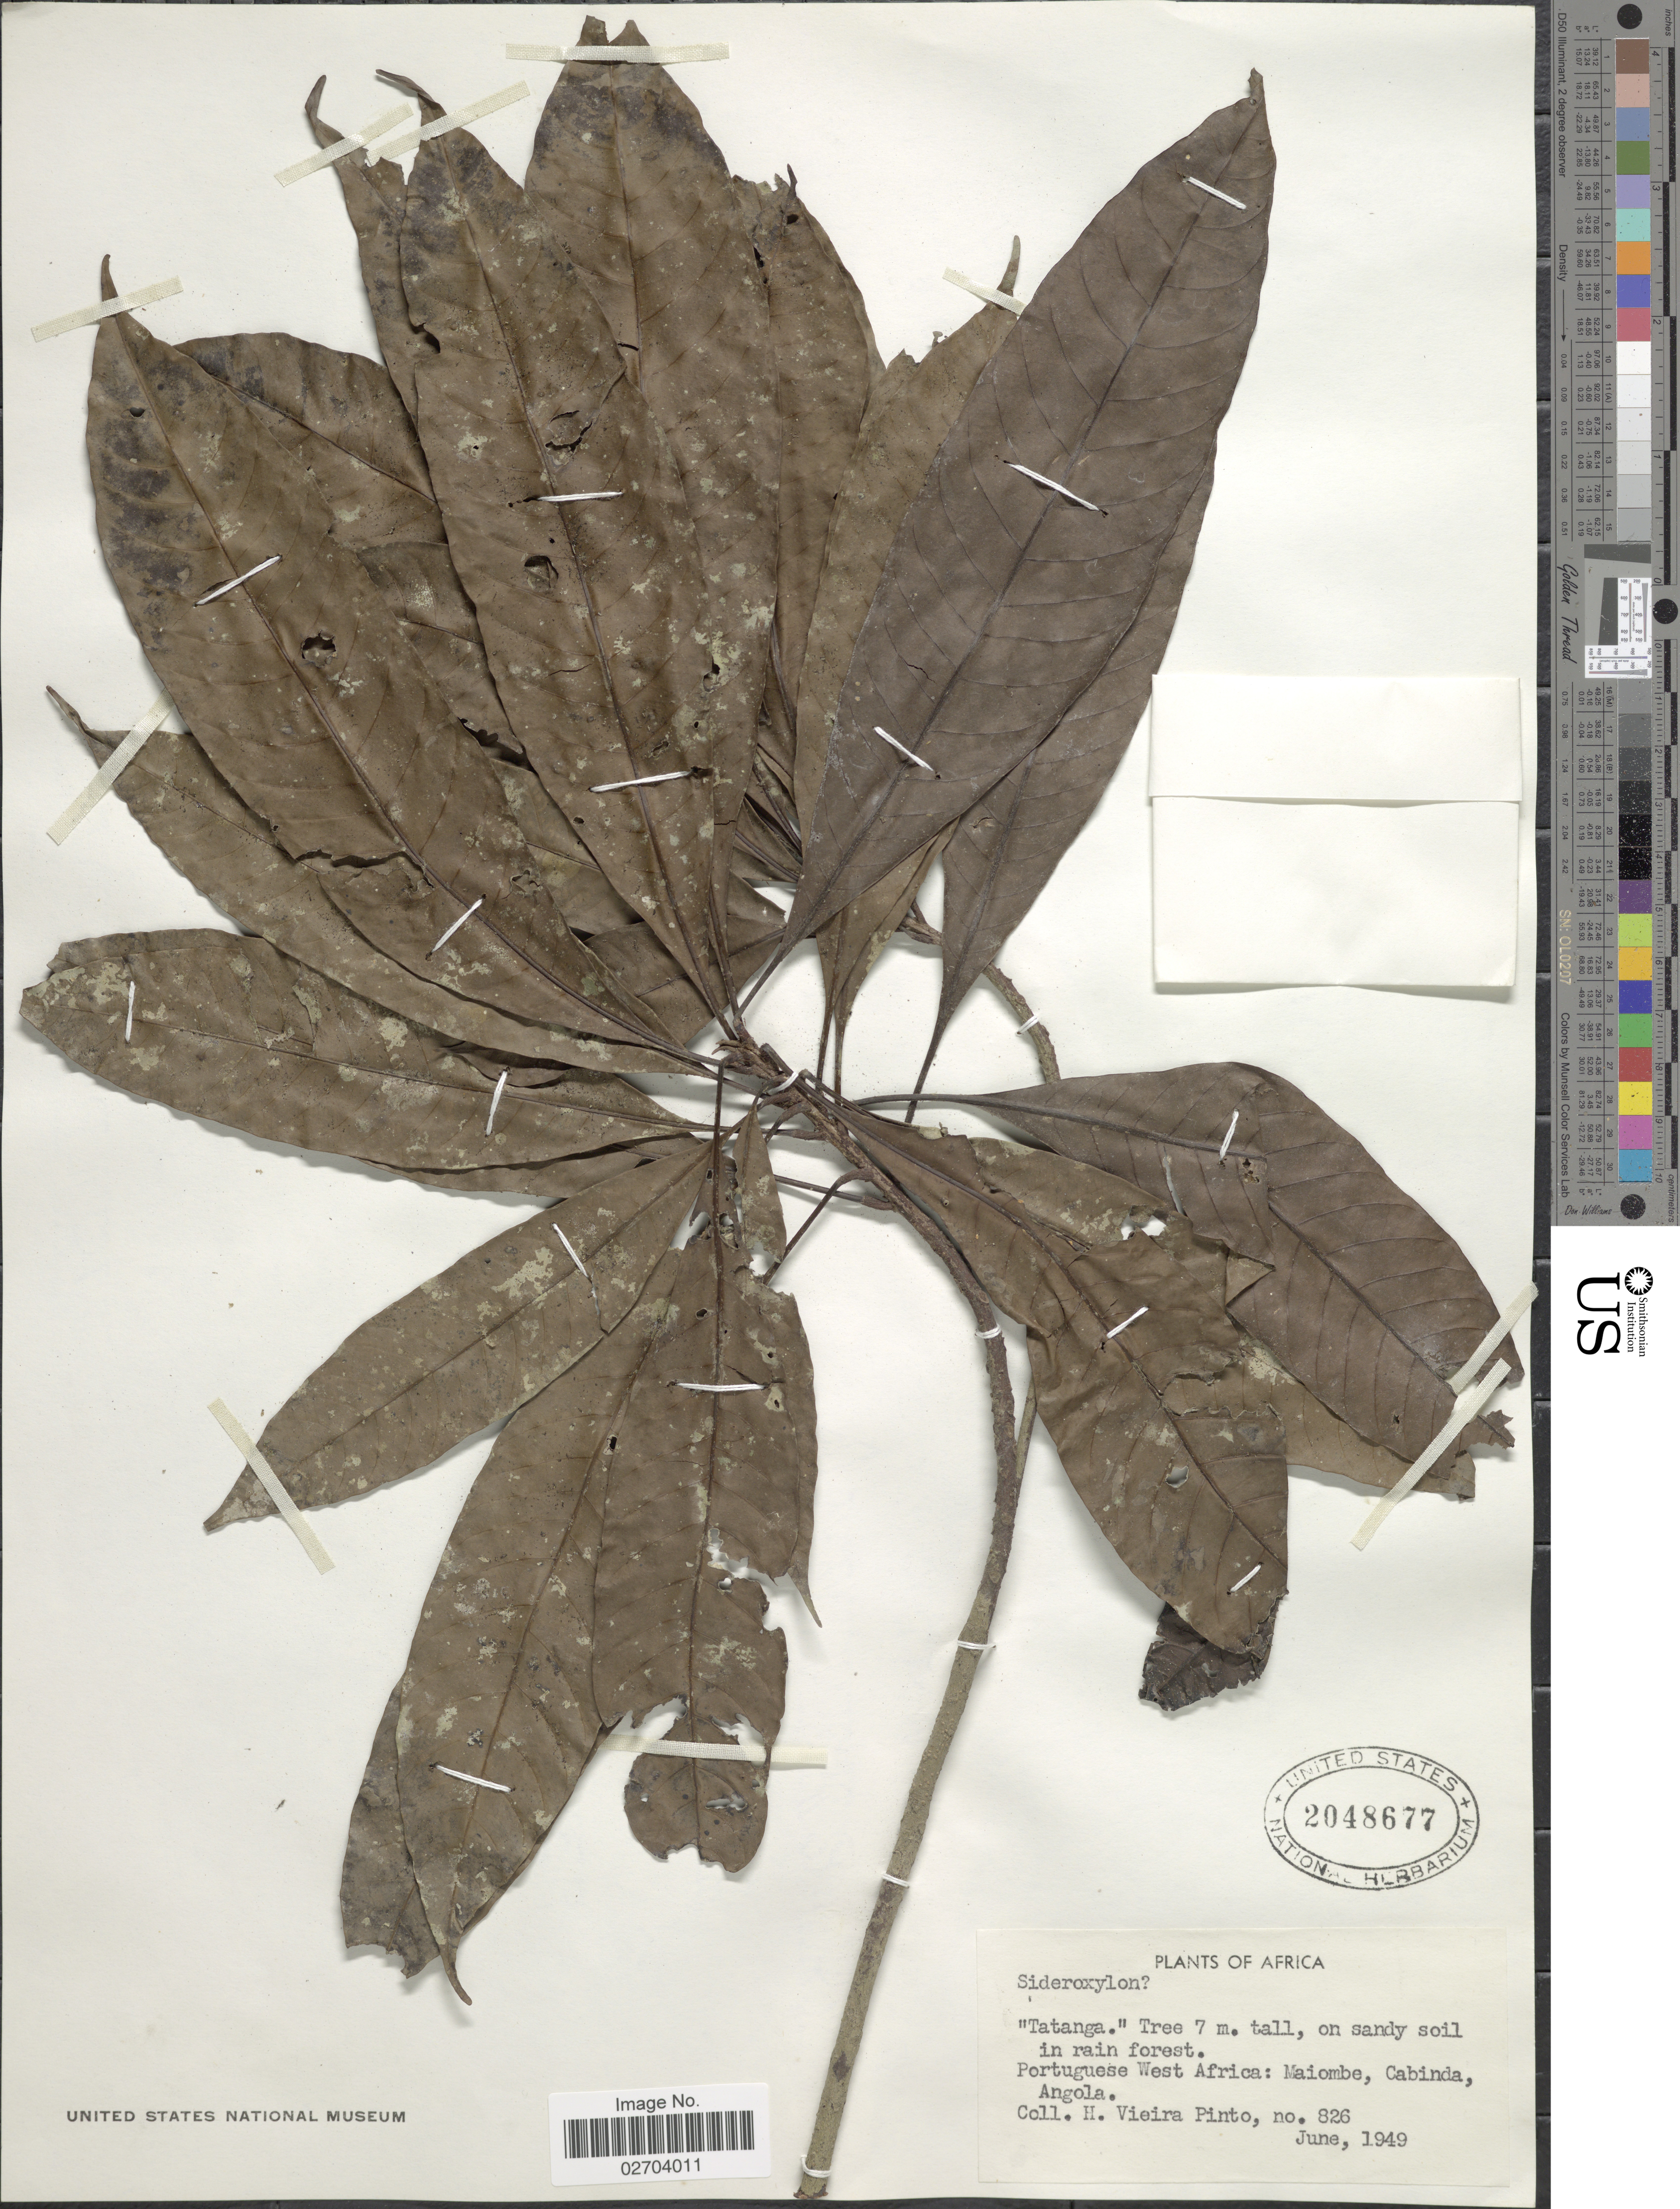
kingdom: Plantae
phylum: Tracheophyta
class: Magnoliopsida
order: Ericales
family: Sapotaceae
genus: Sideroxylon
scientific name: Sideroxylon sp.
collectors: H. Pinto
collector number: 826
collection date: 1949-06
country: Angola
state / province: Cabinda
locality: Portuguese West Africa: Maiombe, Cabinda, Angola.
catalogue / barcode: US 2048677